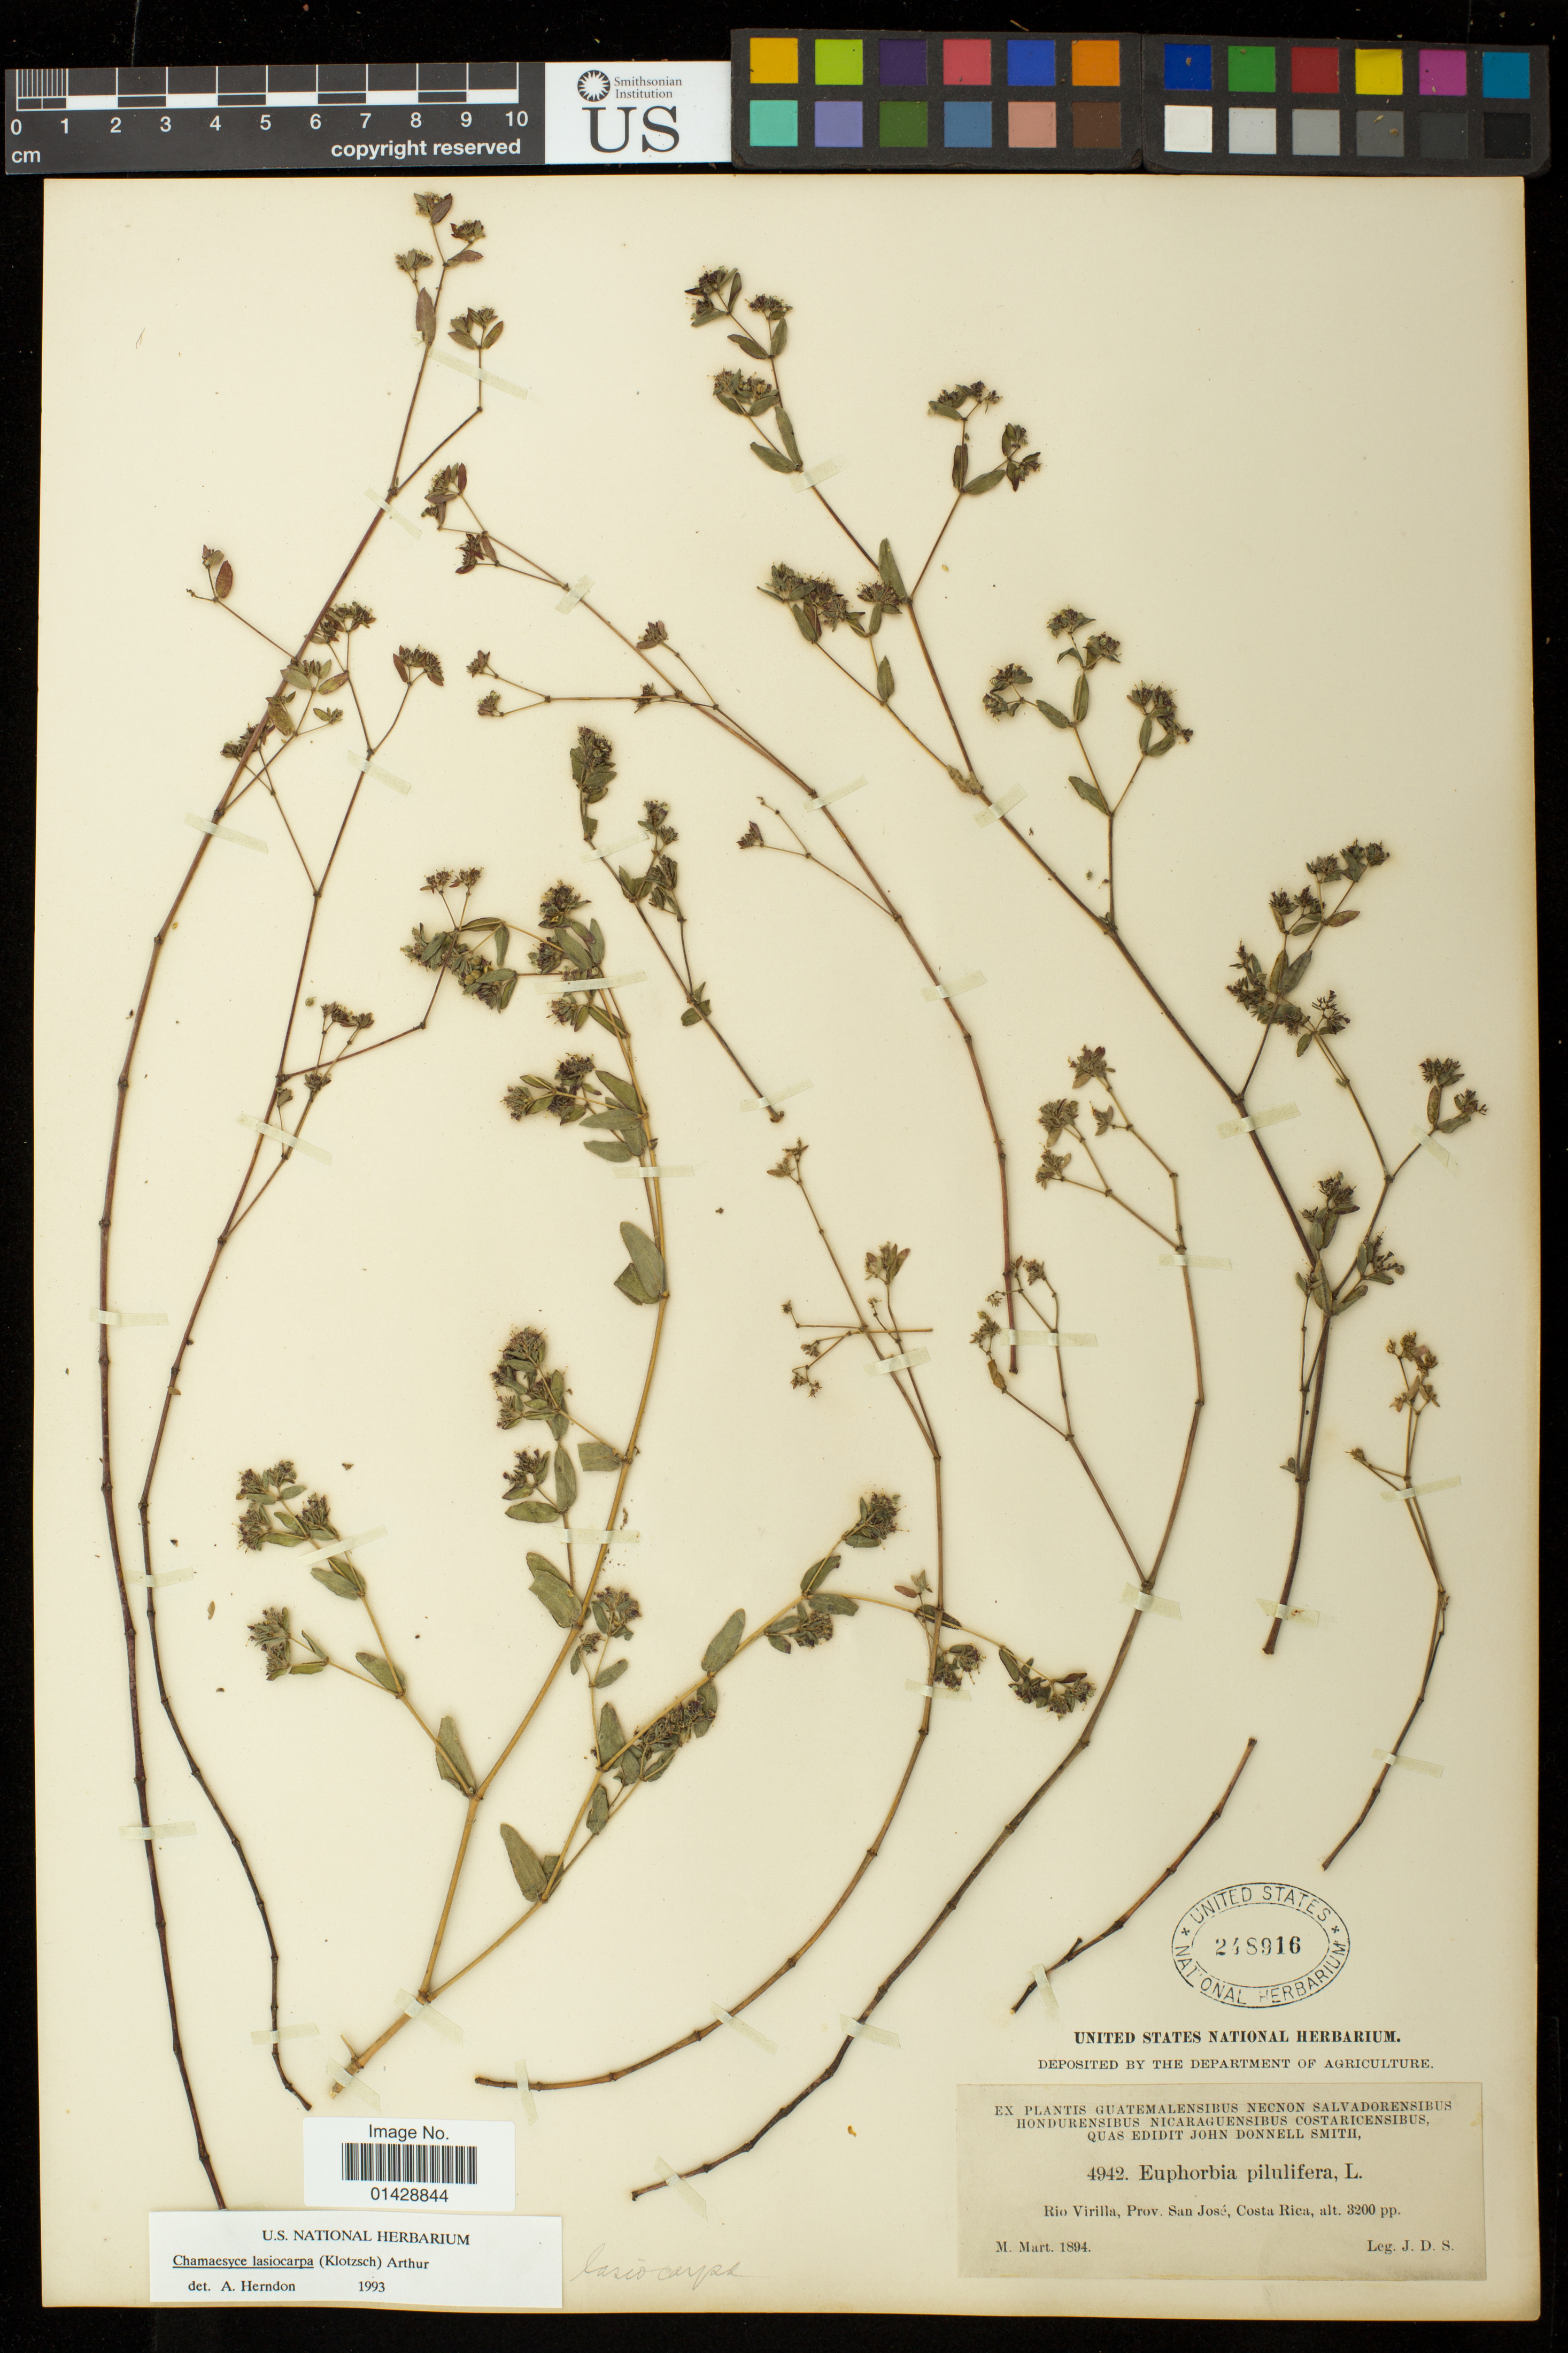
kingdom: Plantae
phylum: Tracheophyta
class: Magnoliopsida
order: Malpighiales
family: Euphorbiaceae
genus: Euphorbia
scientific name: Euphorbia lasiocarpa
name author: Klotzsch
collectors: J. Donnell Smith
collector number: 4942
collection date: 1894-03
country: Costa Rica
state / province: San José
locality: Rio Virilla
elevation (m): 975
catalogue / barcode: US 248916